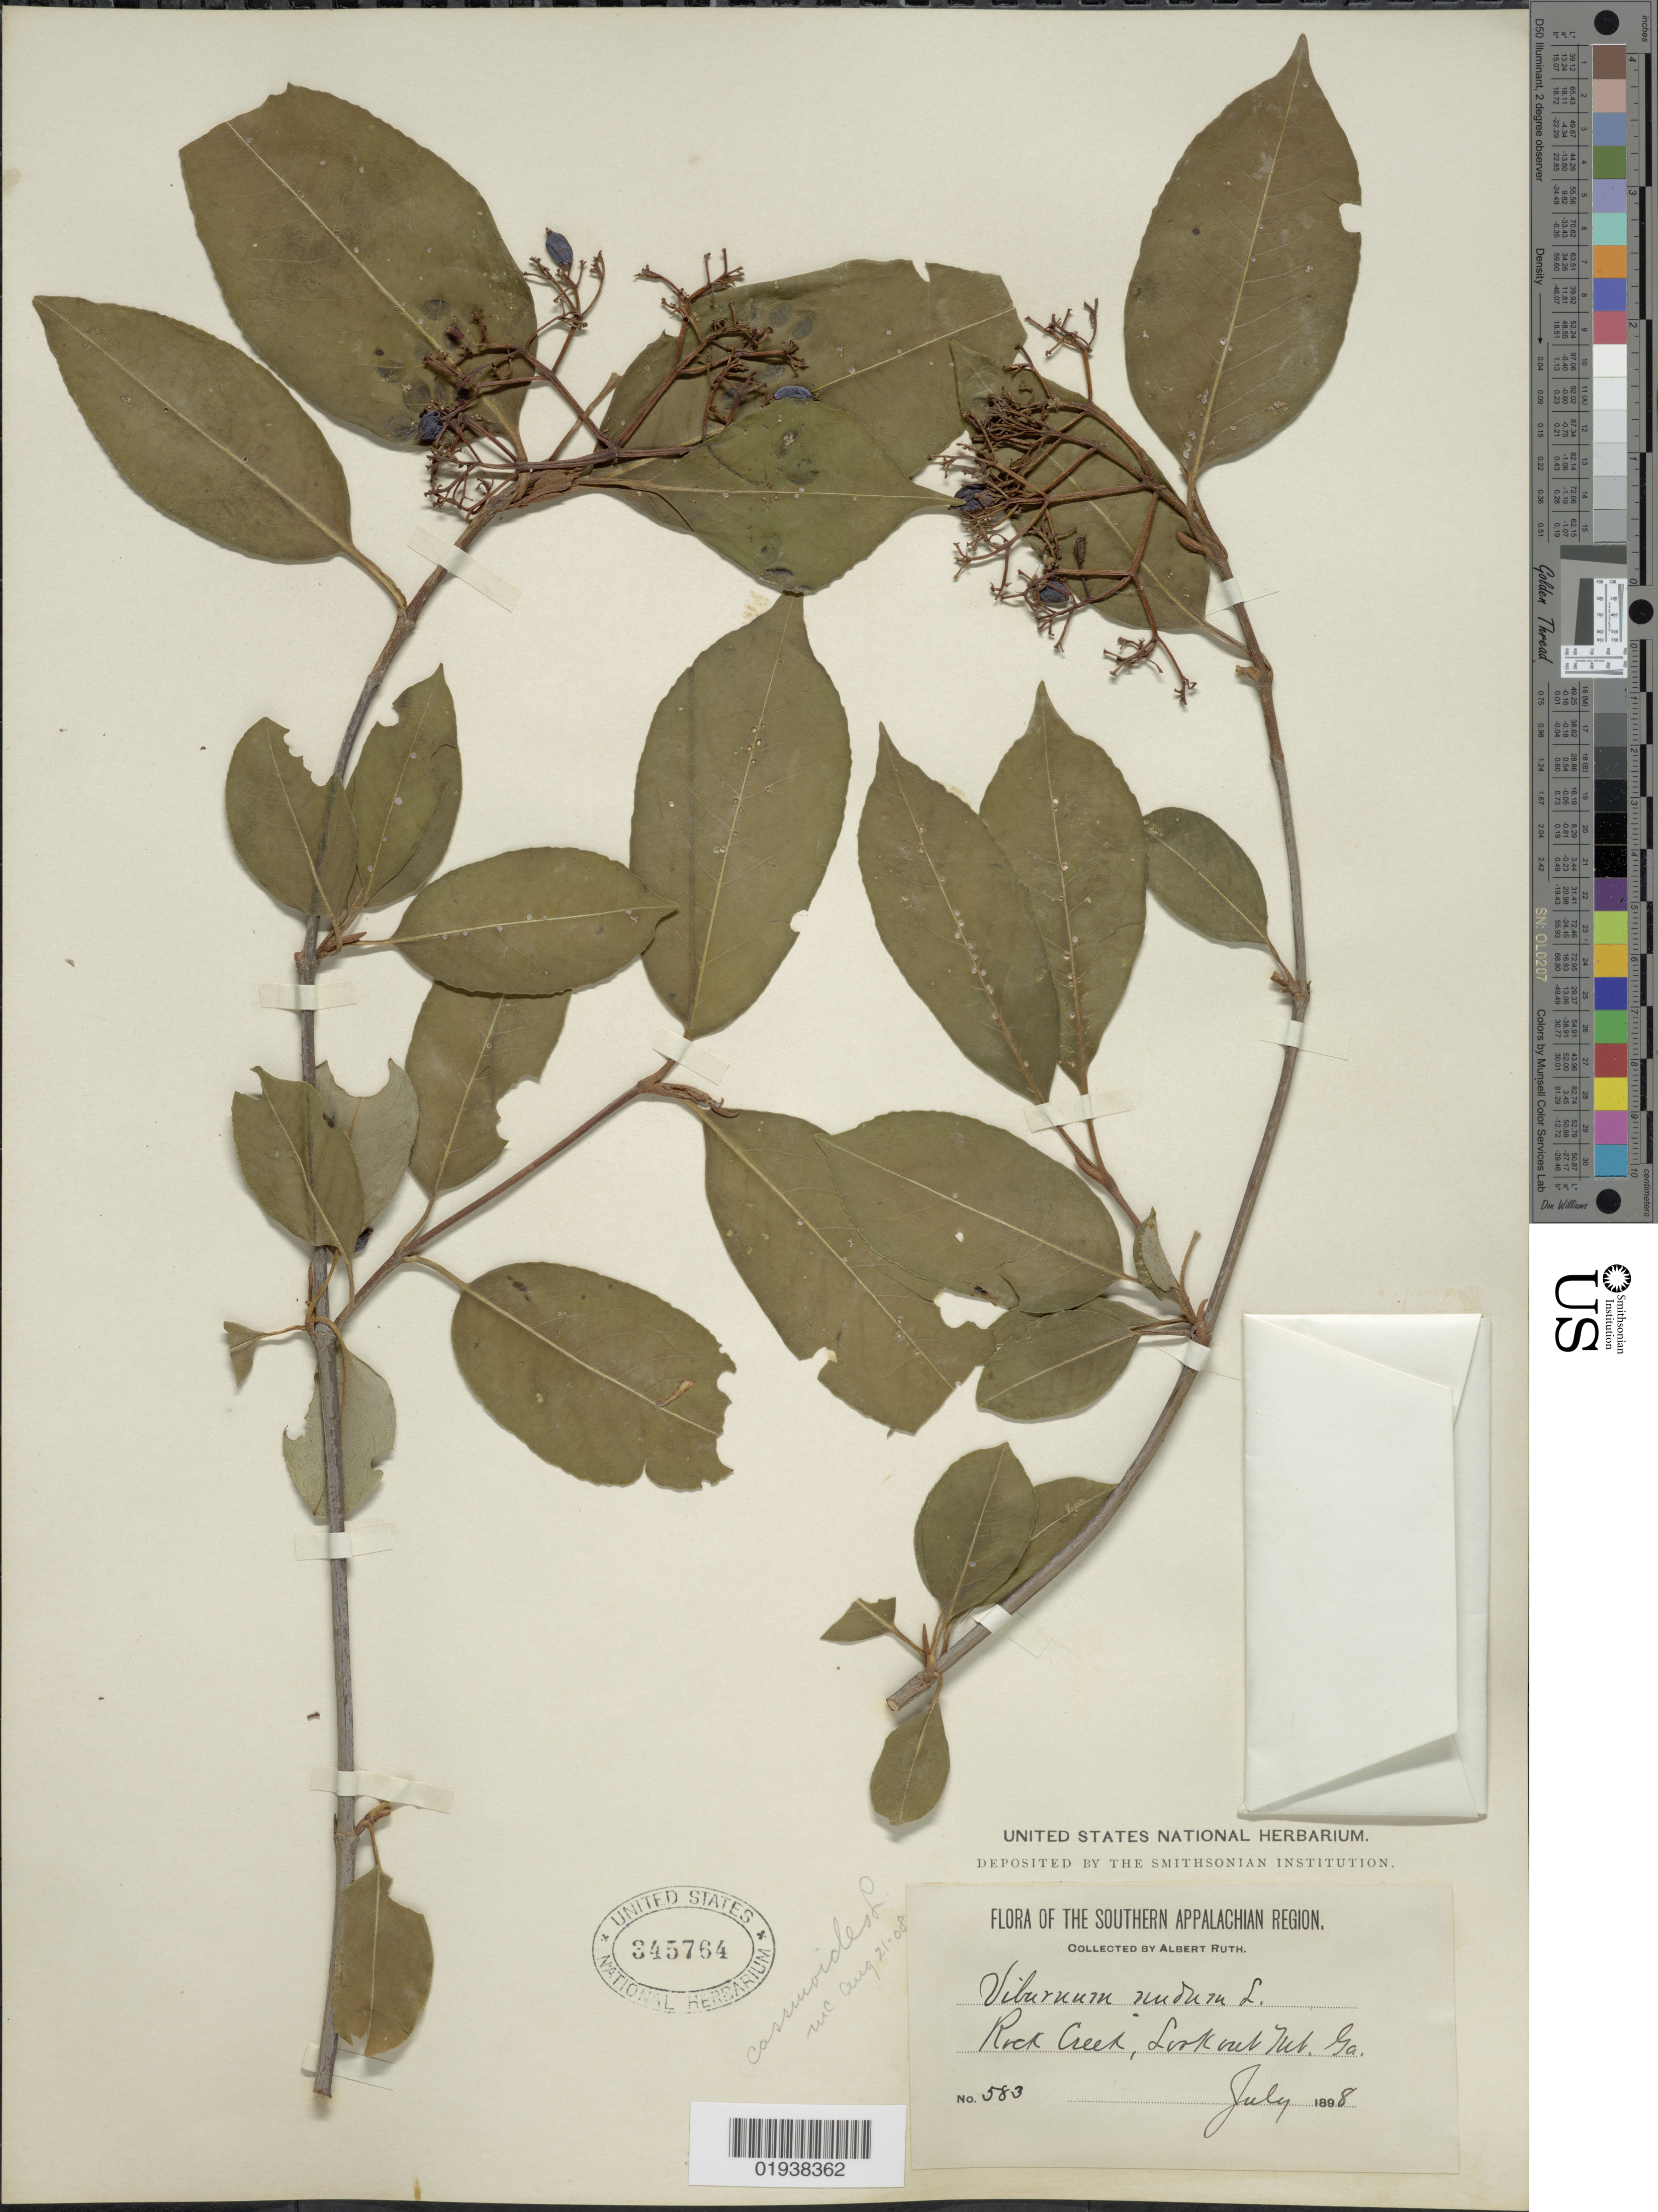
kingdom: Plantae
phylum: Tracheophyta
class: Magnoliopsida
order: Dipsacales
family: Viburnaceae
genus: Viburnum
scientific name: Viburnum cassinoides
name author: L.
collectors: A. Ruth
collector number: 583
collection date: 1898-07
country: United States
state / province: Georgia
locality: Southern Appalachian Region. Rock Creek, Lookout Mt.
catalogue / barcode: US 345764